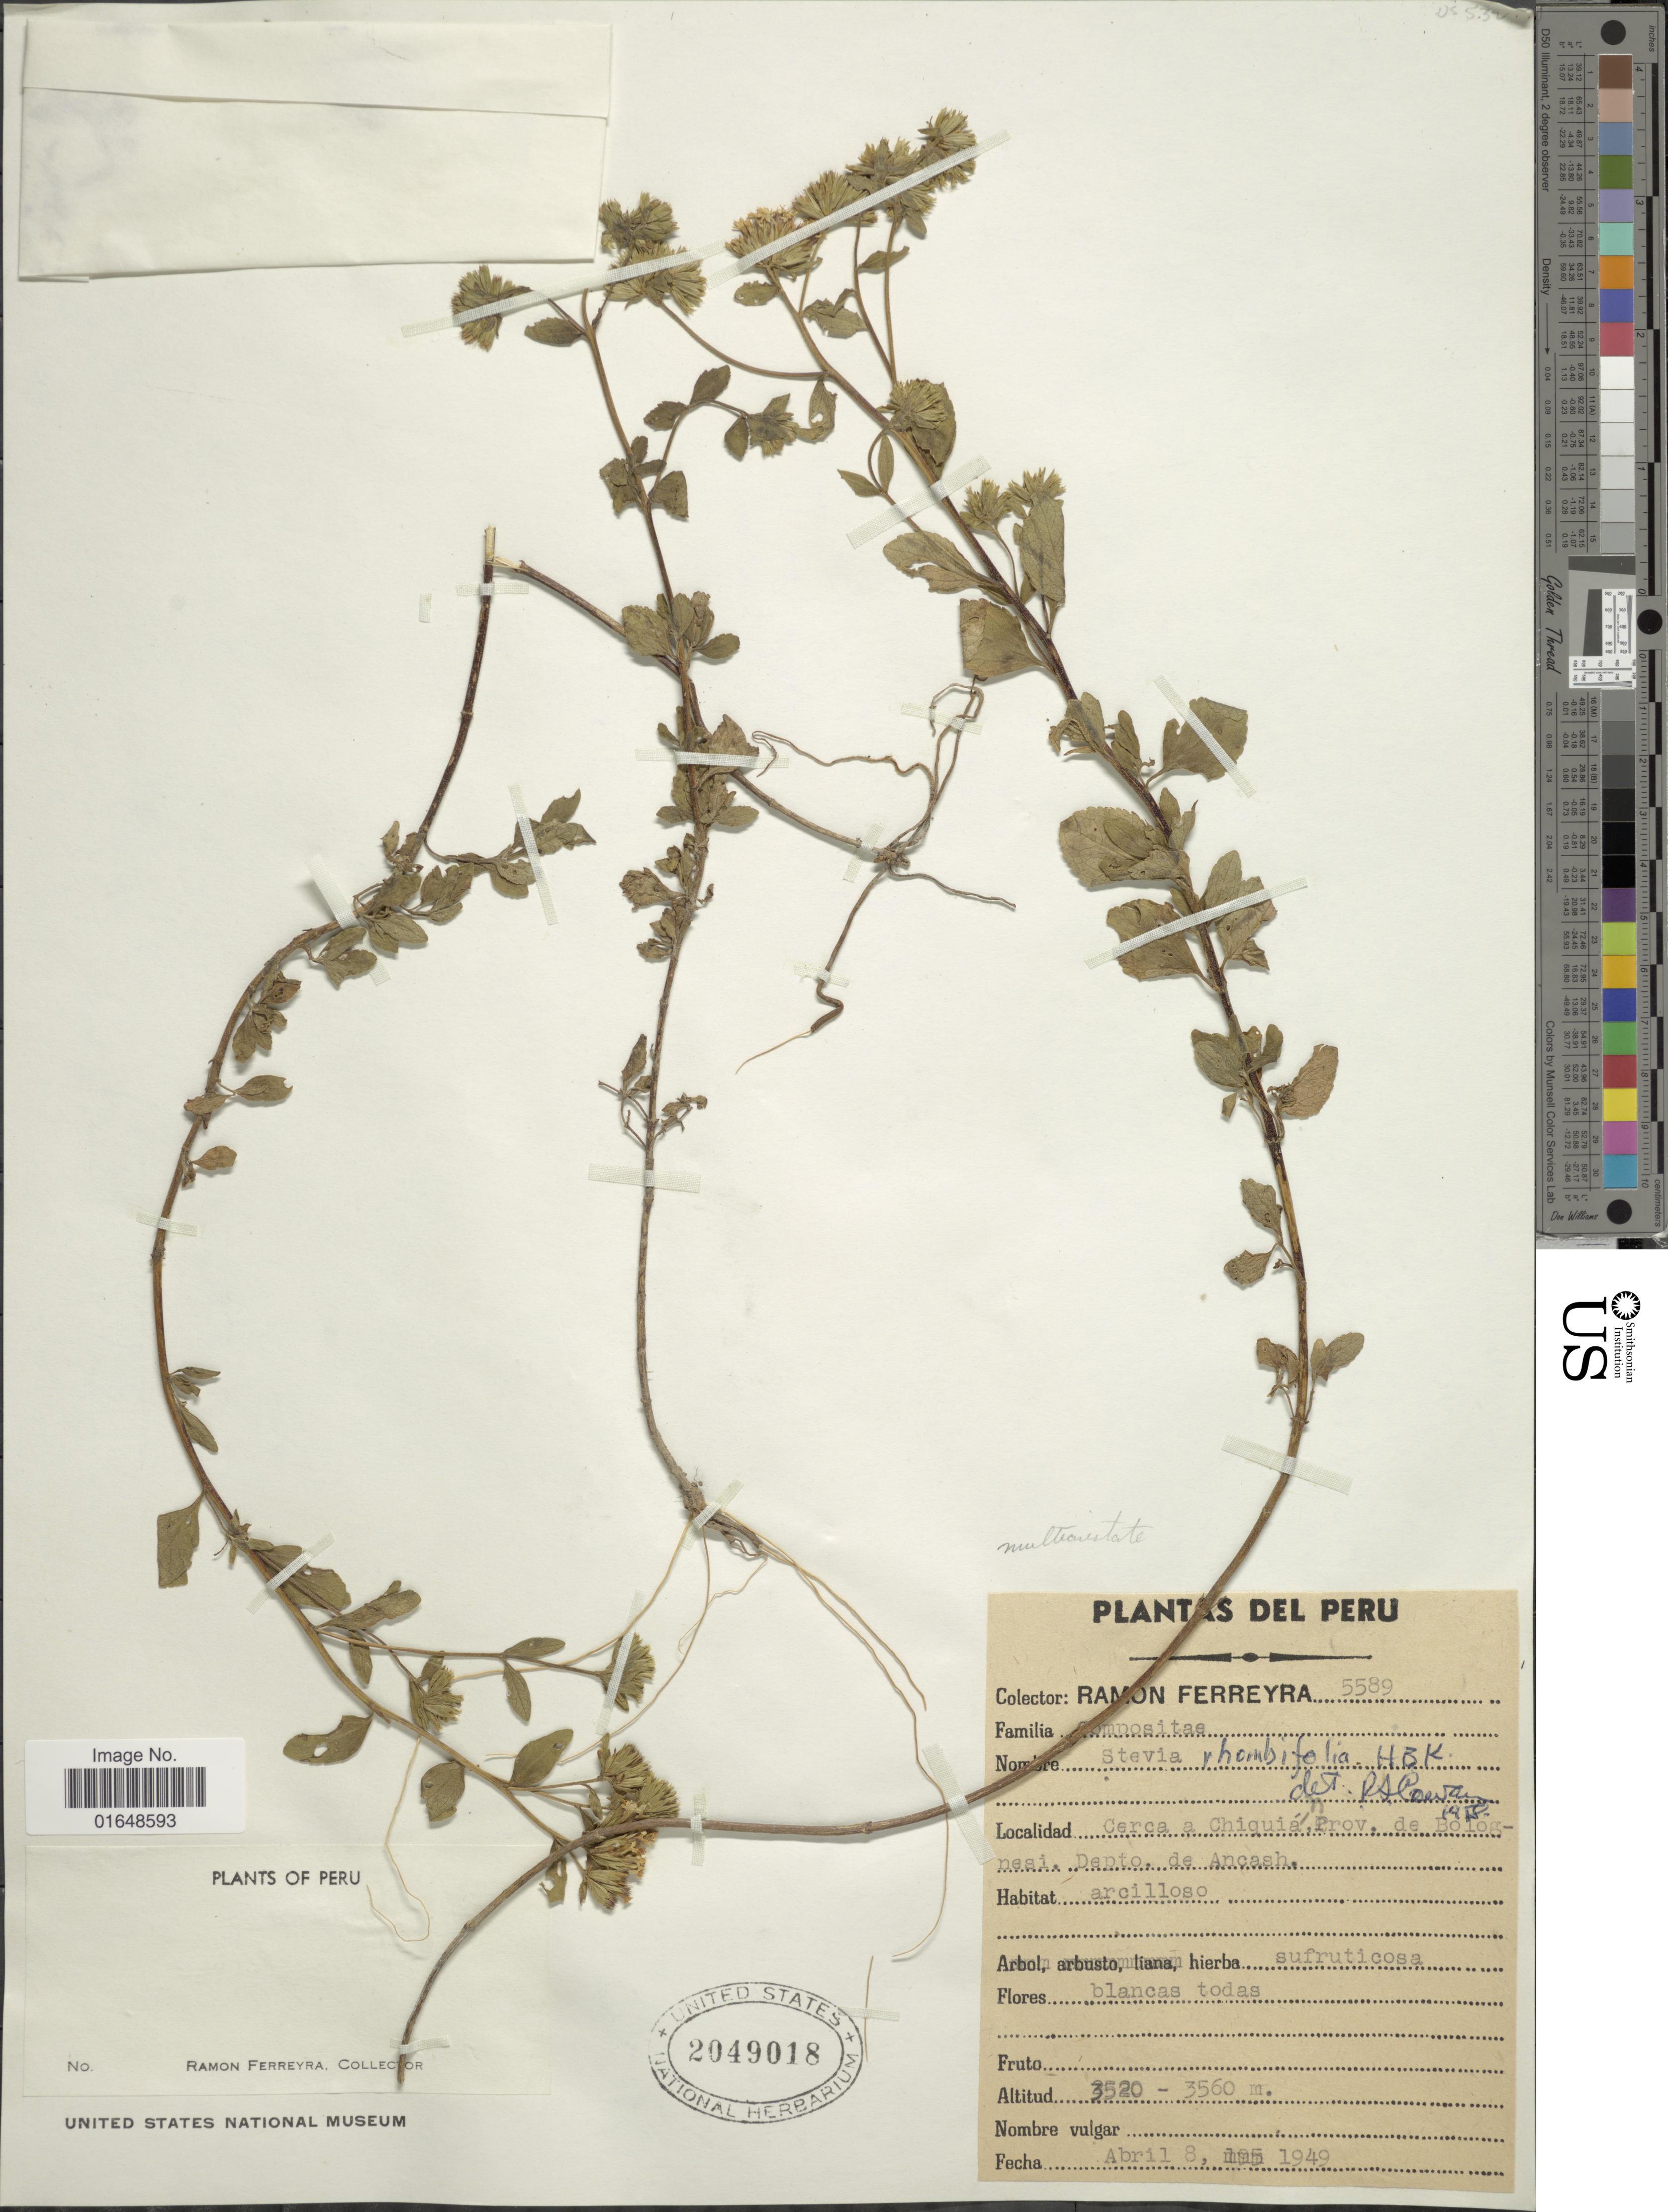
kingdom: Plantae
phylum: Tracheophyta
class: Magnoliopsida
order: Asterales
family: Asteraceae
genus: Stevia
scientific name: Stevia ovata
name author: Willd.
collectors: R. A. Ferreyra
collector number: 5589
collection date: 1949-04-08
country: Peru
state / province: Ancash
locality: Cerca a Chiquián, Prov. de Bolognesi. Depto. de Ancash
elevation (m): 3520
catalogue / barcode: US 2049018